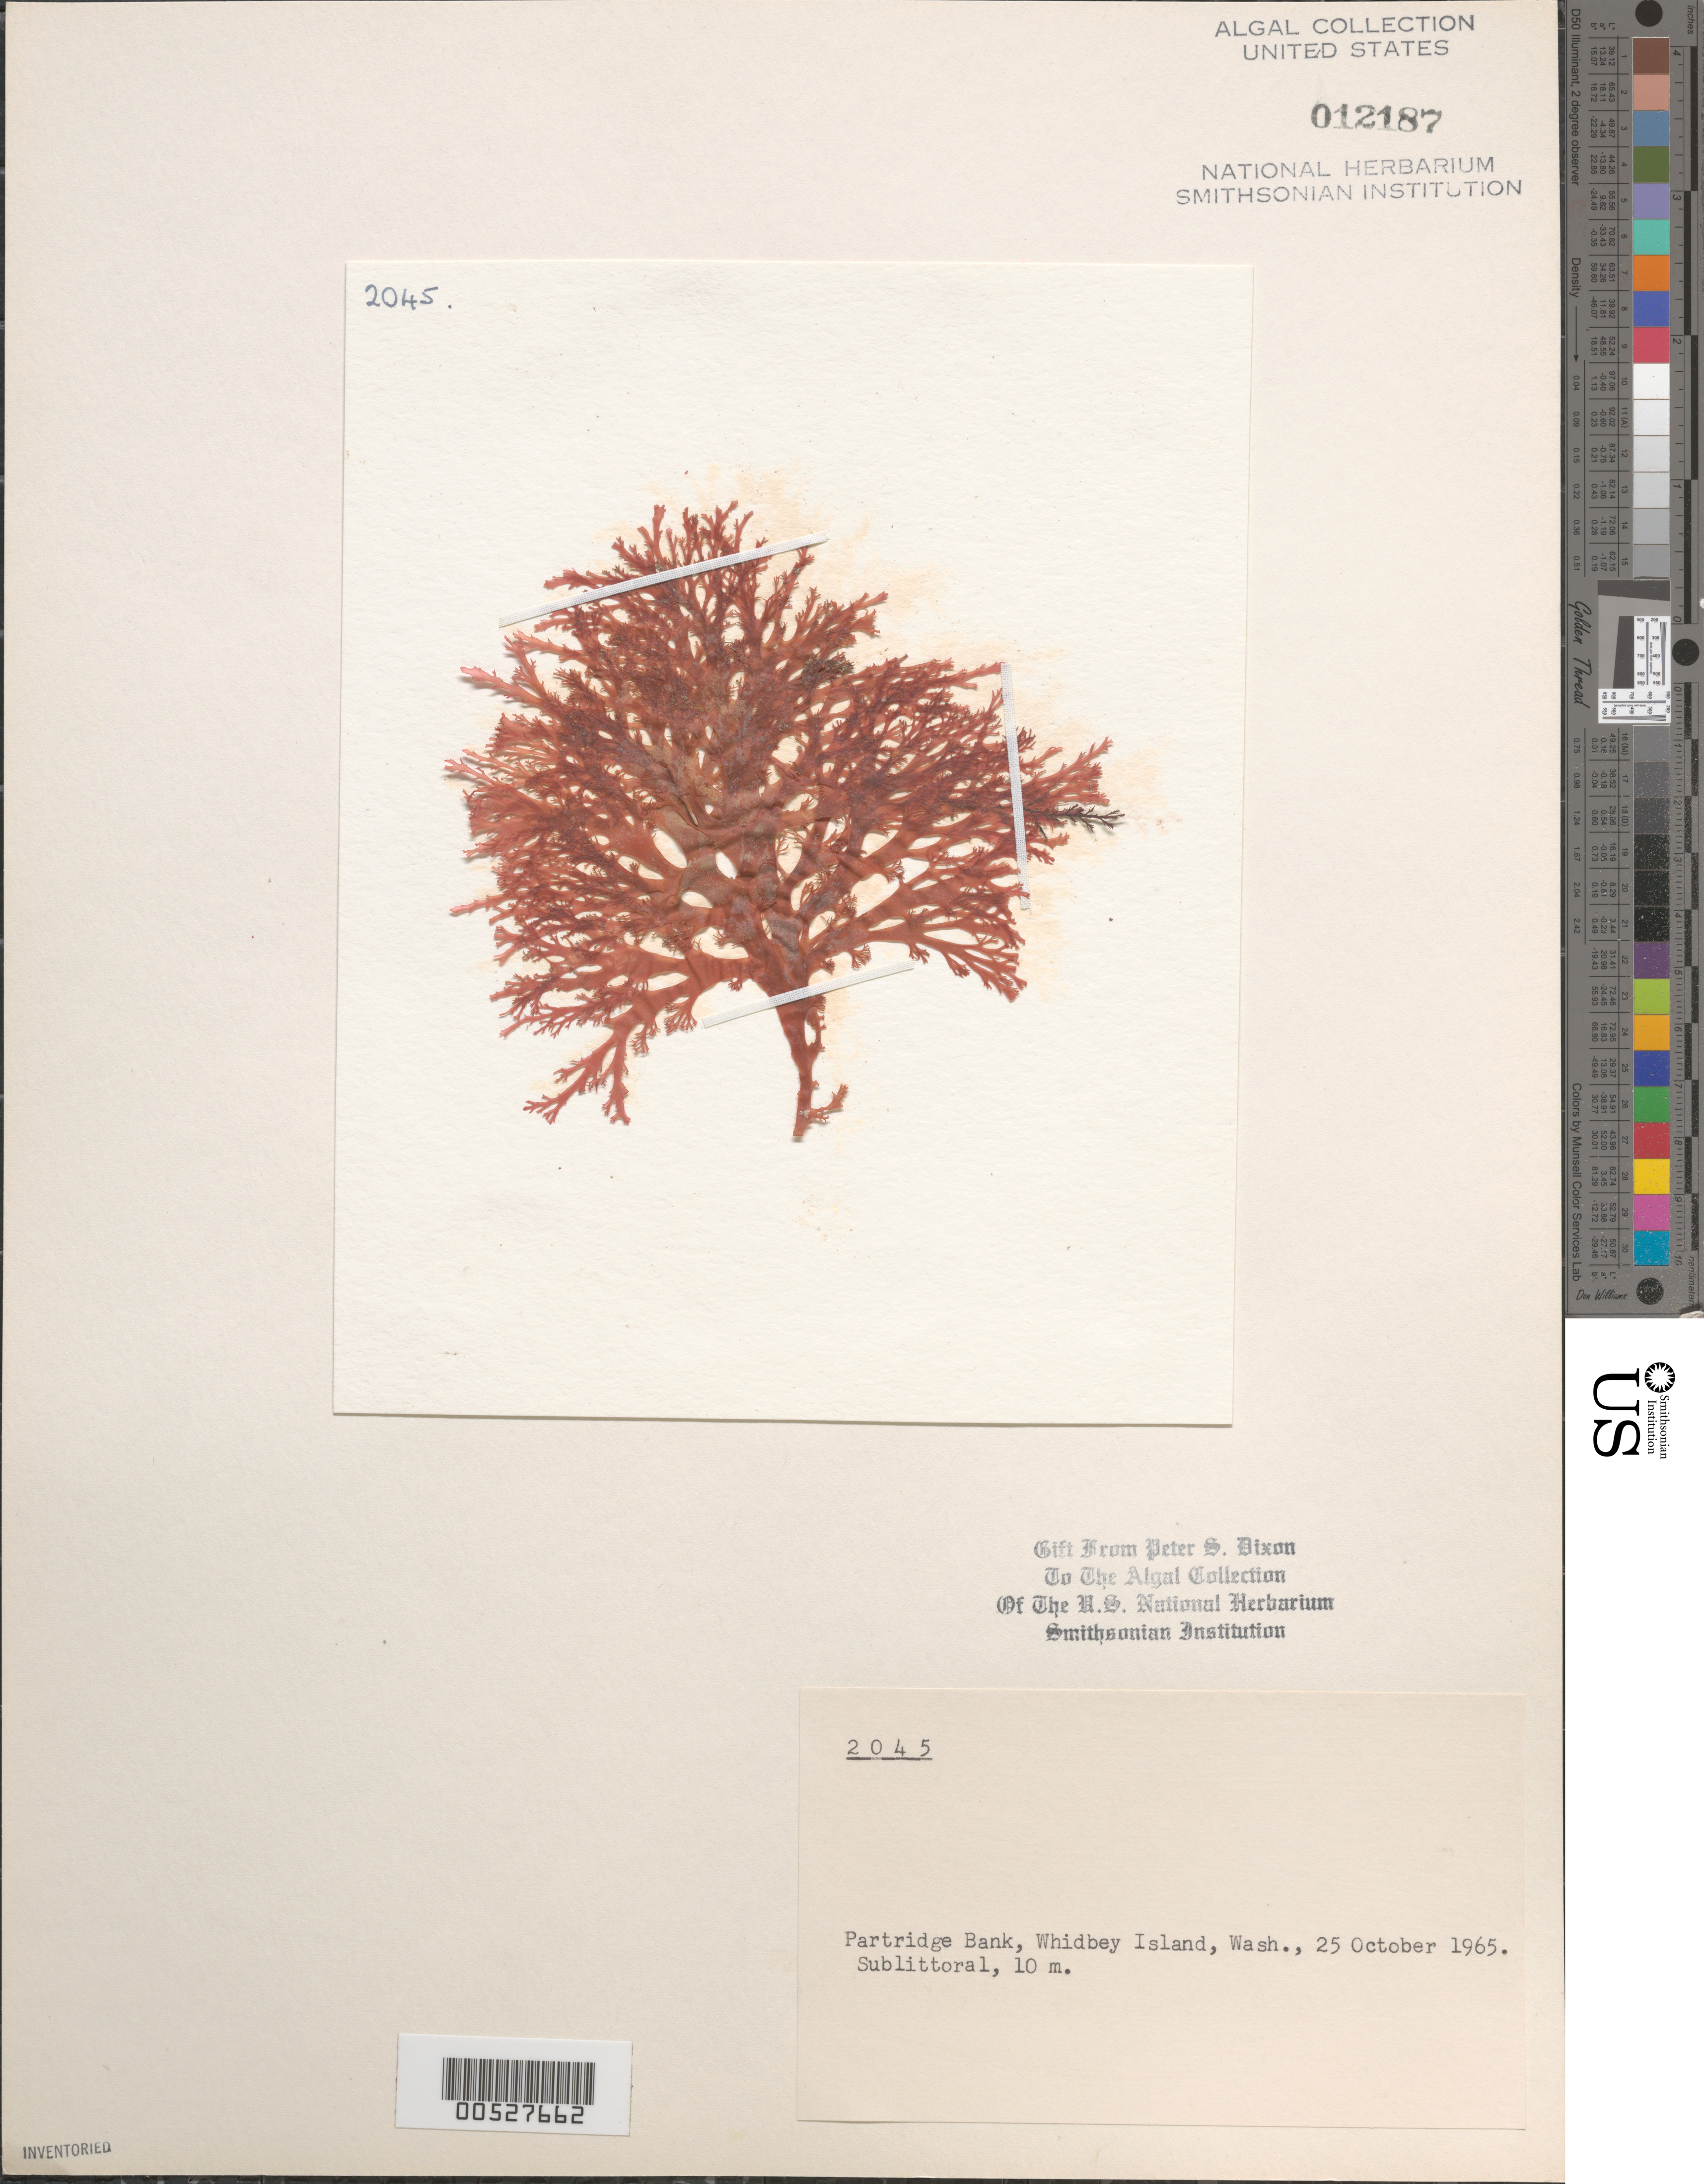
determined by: Dixon, P. S.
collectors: P. S. Dixon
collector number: PSD 2045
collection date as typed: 25 Oct 1965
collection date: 1965-10-25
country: United States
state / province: Washington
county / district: Island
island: Whidbey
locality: Partridge Bank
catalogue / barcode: US 12187